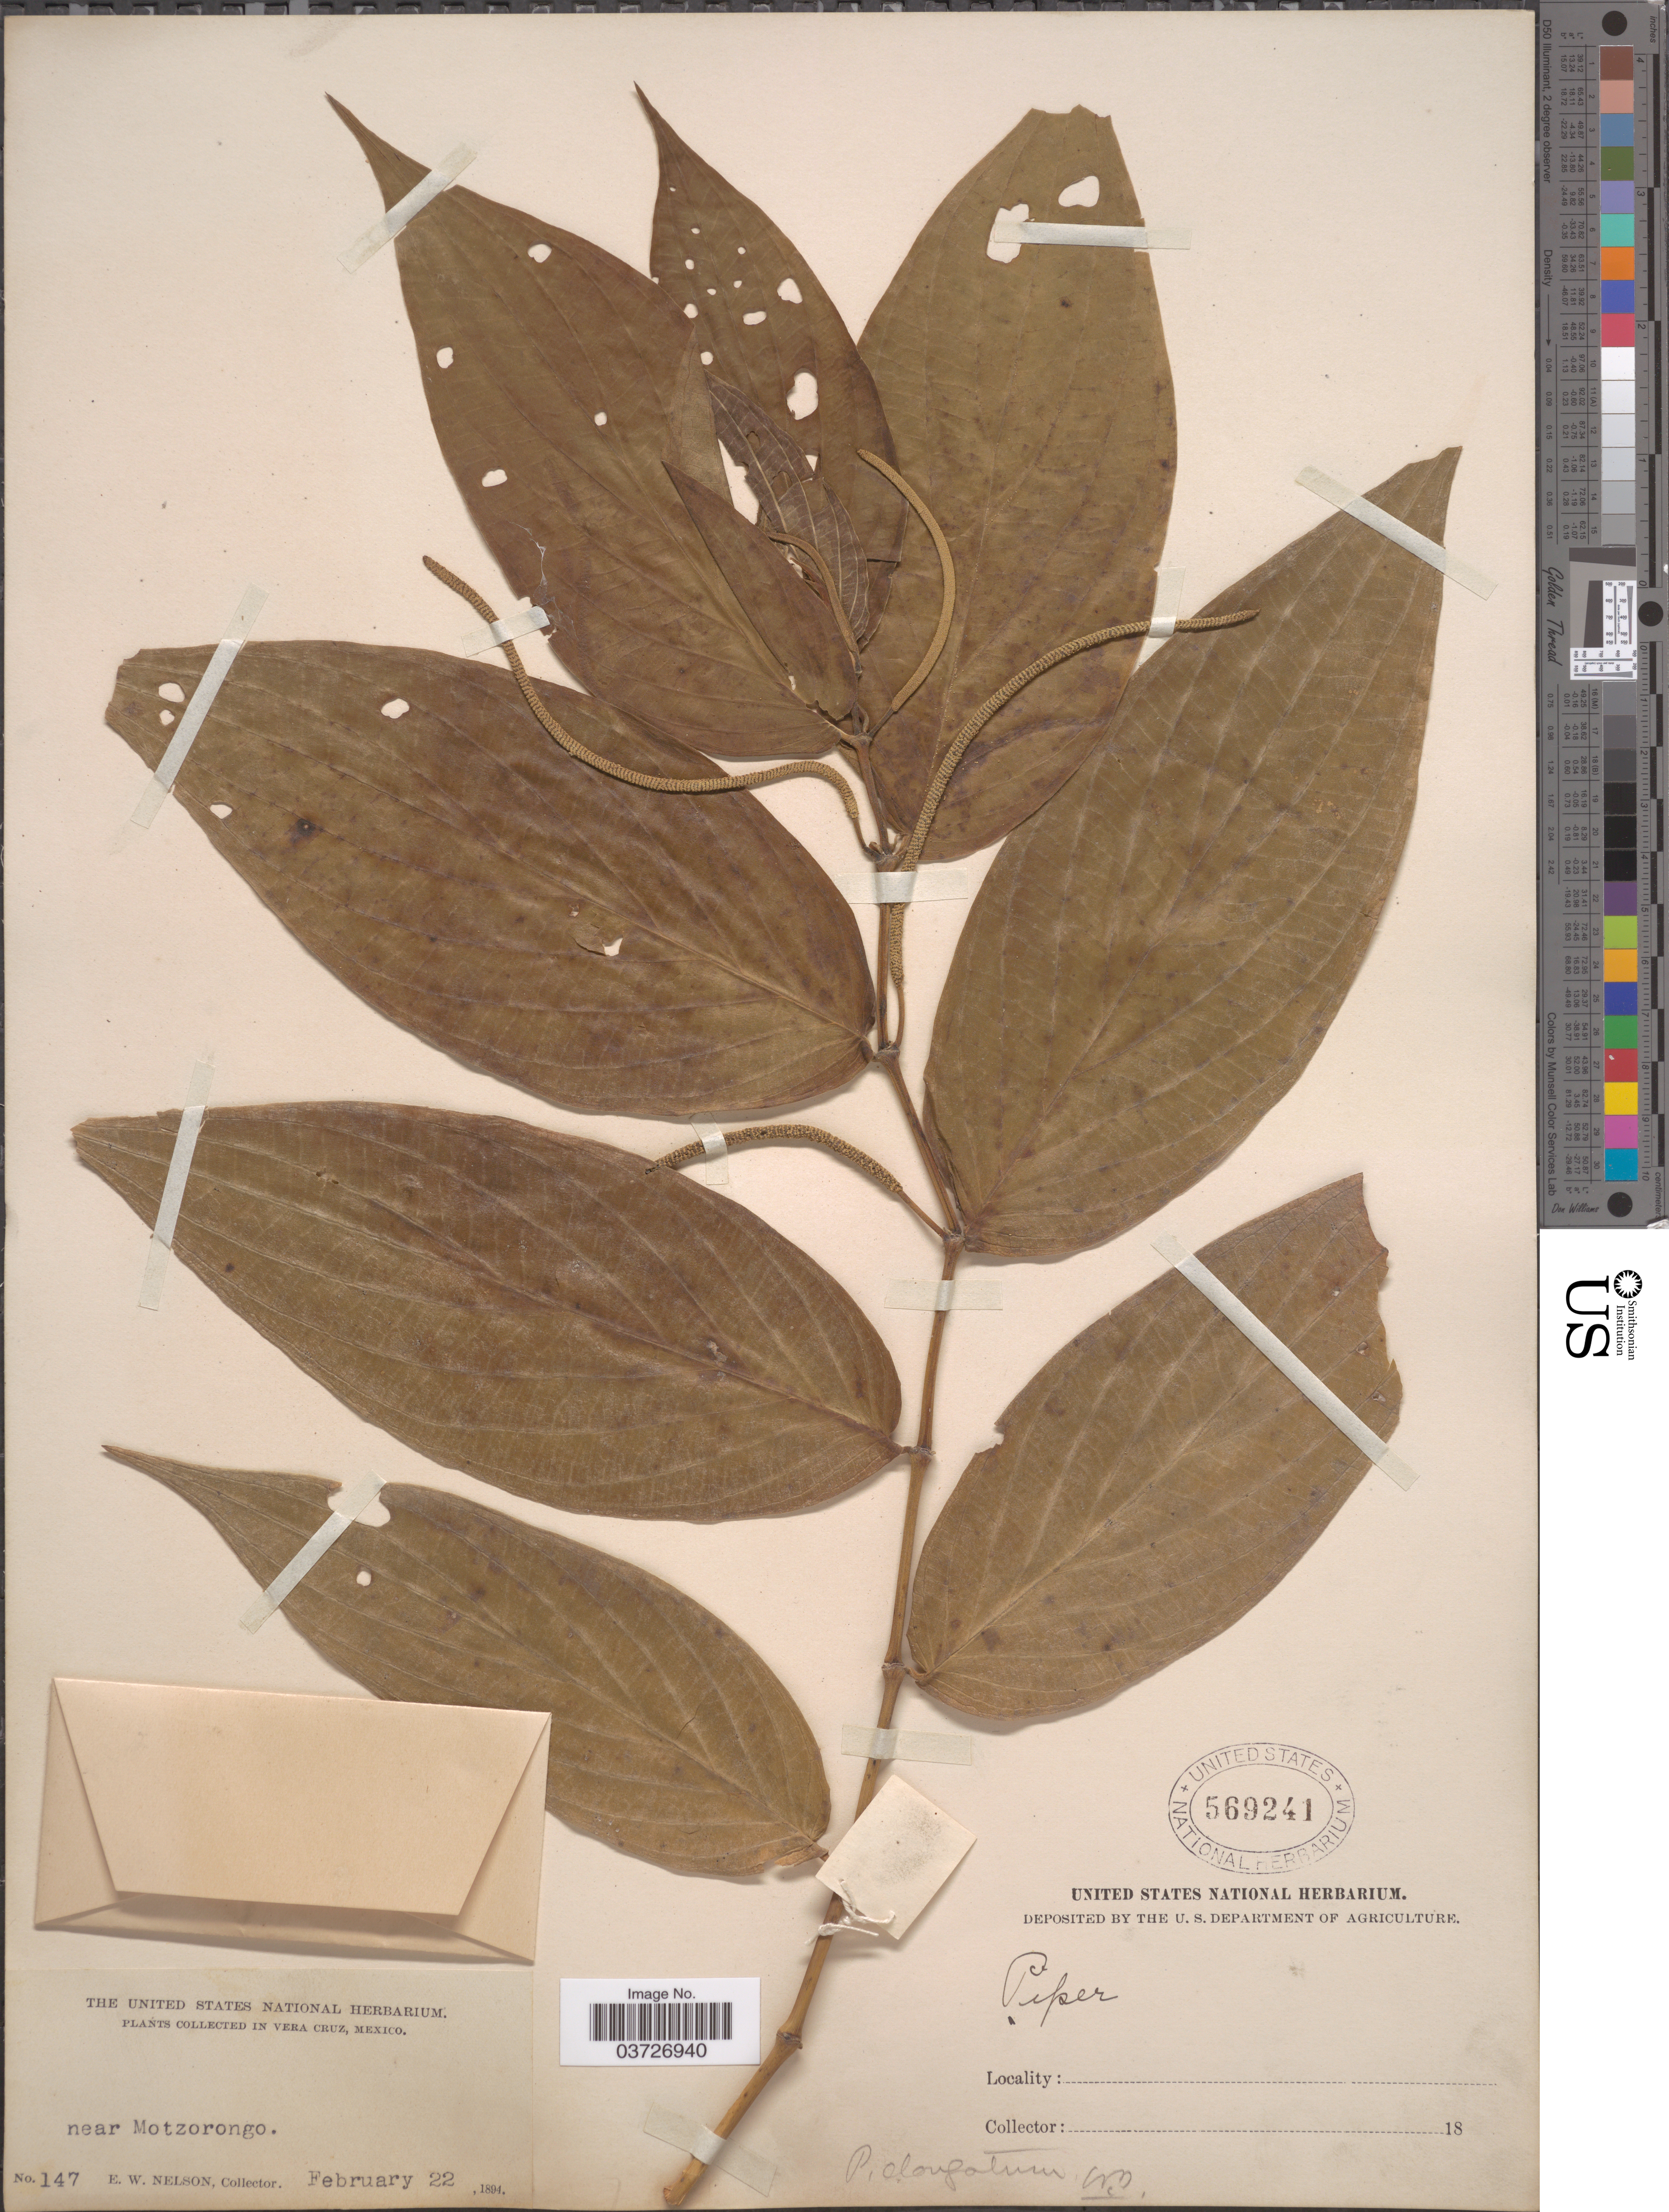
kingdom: Plantae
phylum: Tracheophyta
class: Magnoliopsida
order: Piperales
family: Piperaceae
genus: Piper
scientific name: Piper elongatum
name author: Vahl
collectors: E. W. Nelson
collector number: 147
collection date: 1894-02-22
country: Mexico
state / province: Veracruz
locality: Vera Cruz. Near Motzorongo.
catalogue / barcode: US 569241